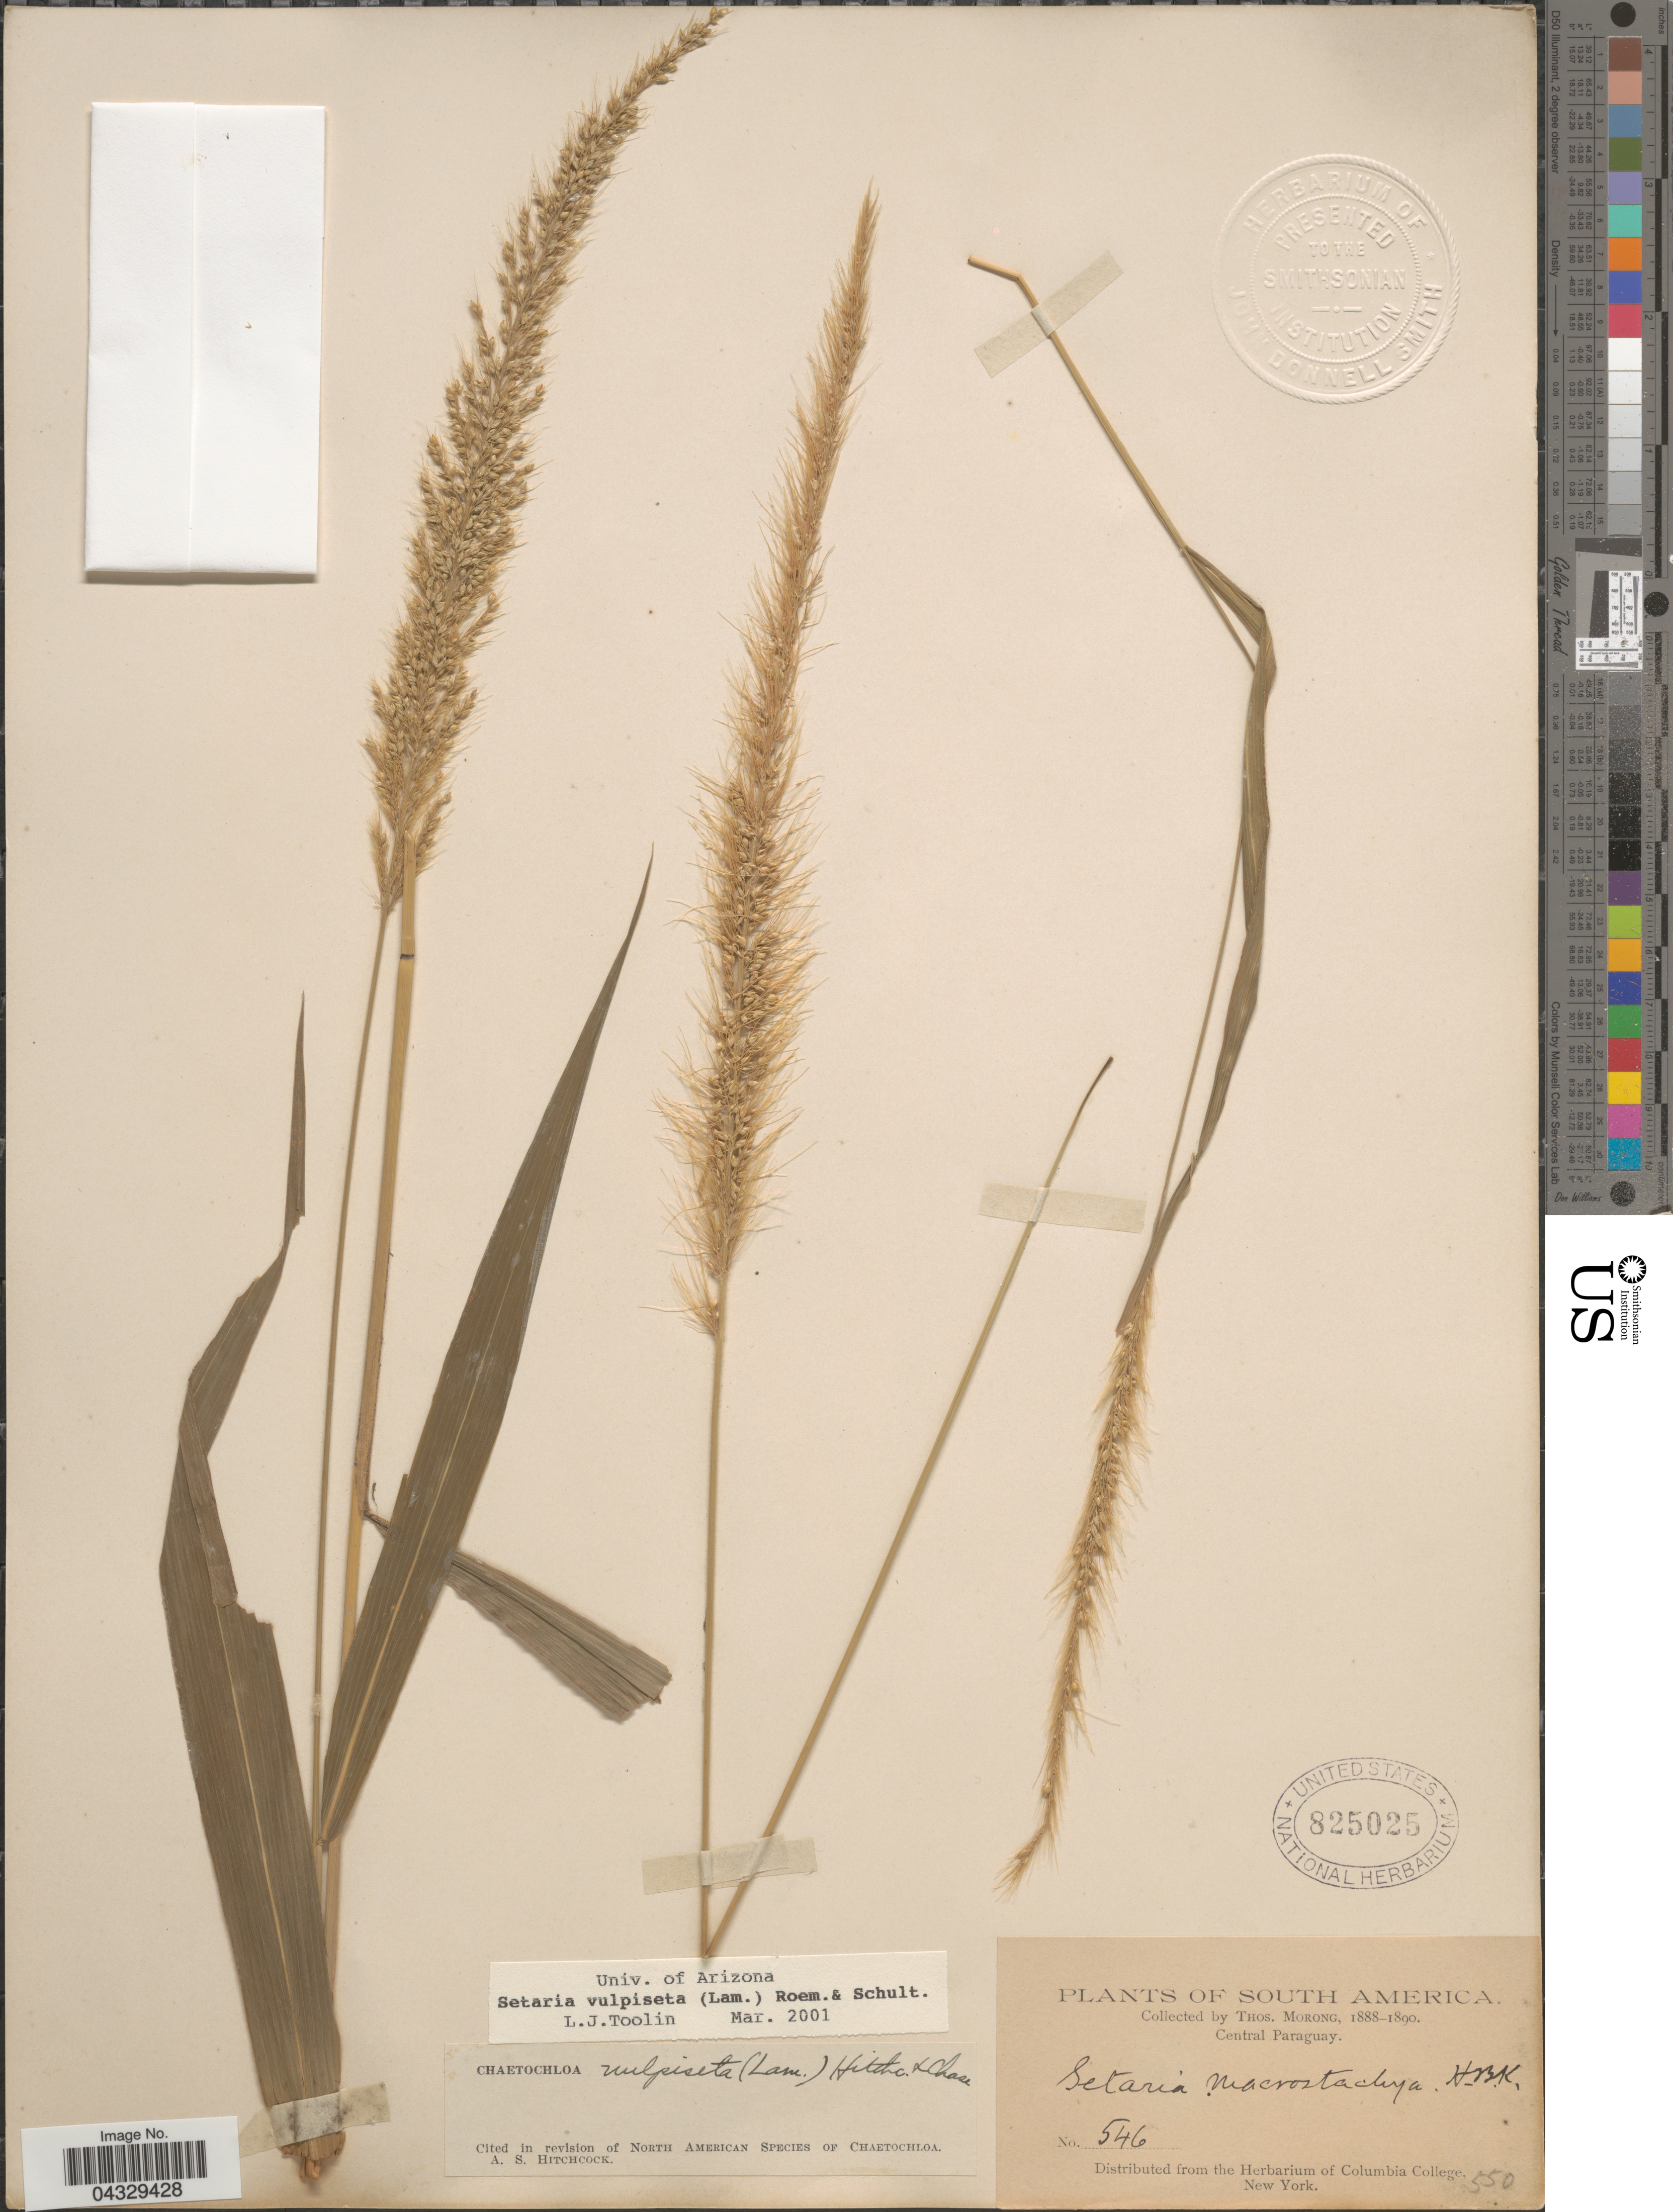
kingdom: Plantae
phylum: Tracheophyta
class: Liliopsida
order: Poales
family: Poaceae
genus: Setaria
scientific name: Setaria vulpiseta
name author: (Lam.) Roem. & Schult.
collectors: ex herb. T. Morong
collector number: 546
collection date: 1888/1890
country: Paraguay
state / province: Central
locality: Central Paraguay.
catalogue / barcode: US 825025